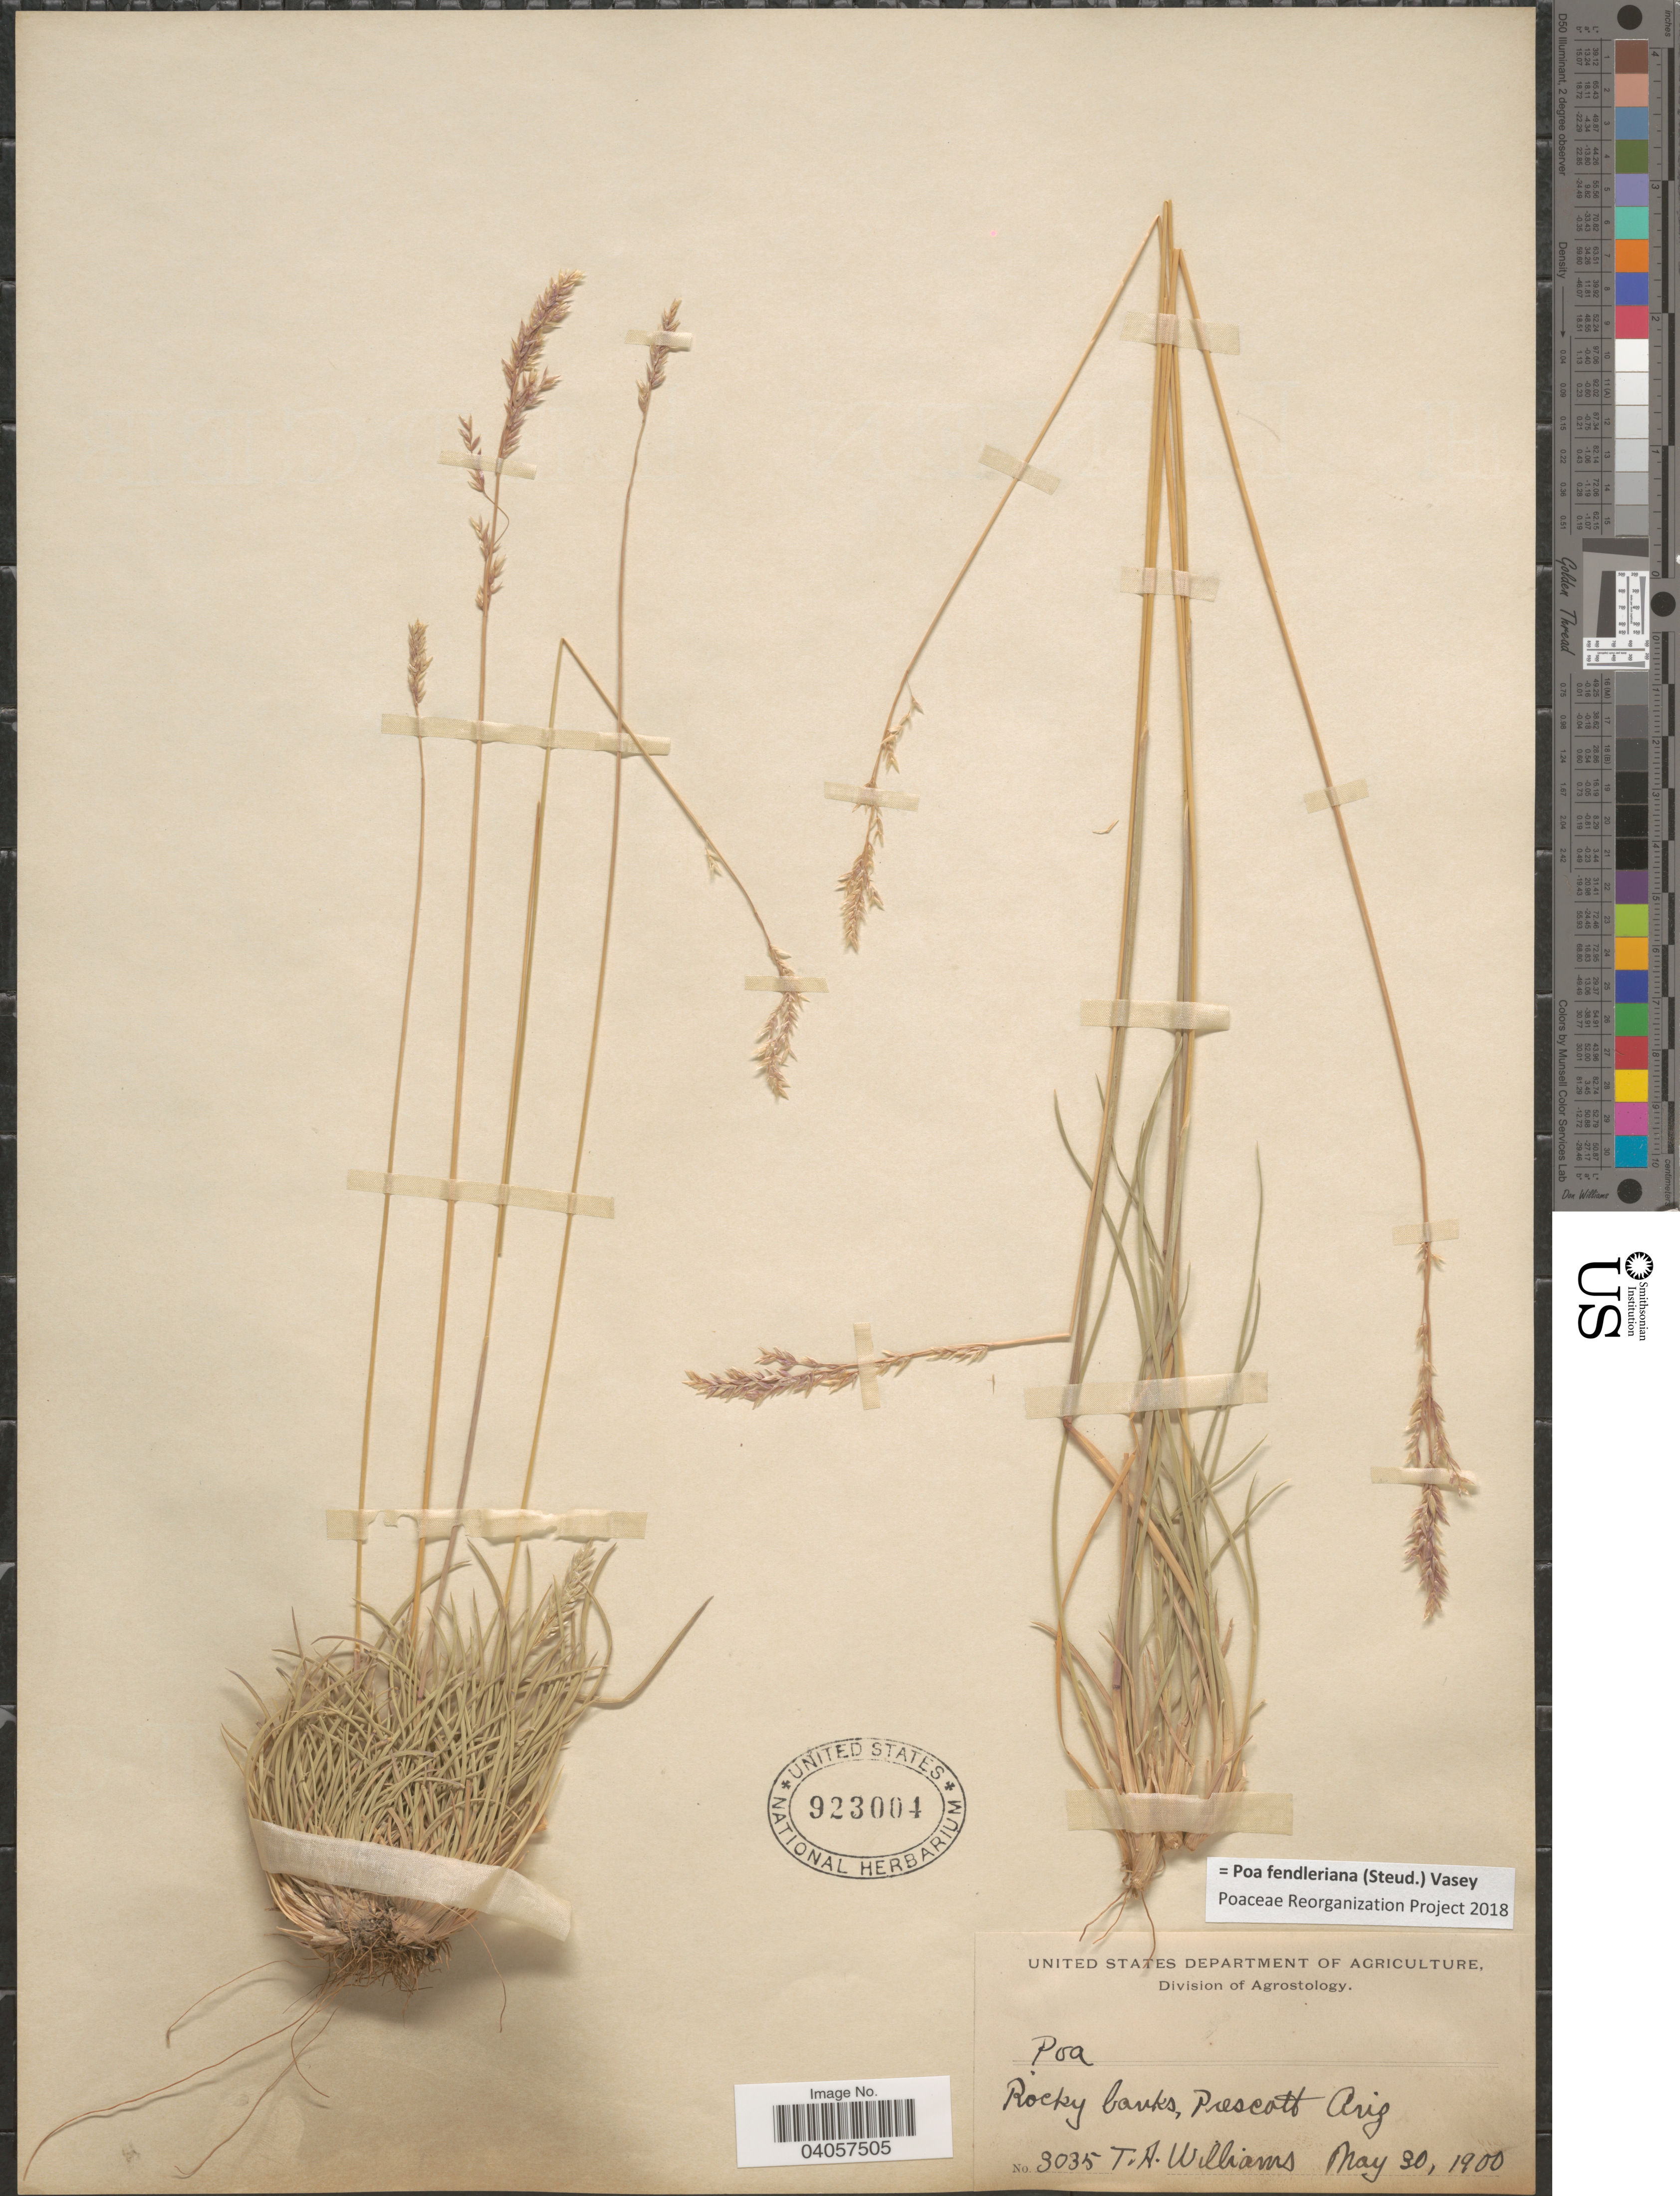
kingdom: Plantae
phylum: Tracheophyta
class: Liliopsida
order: Poales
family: Poaceae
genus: Poa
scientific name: Poa fendleriana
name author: (Steud.) Vasey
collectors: T. Williams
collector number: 3035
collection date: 1900-05-30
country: United States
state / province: Arizona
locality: Rocky banks, Prescott.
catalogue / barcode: US 923004